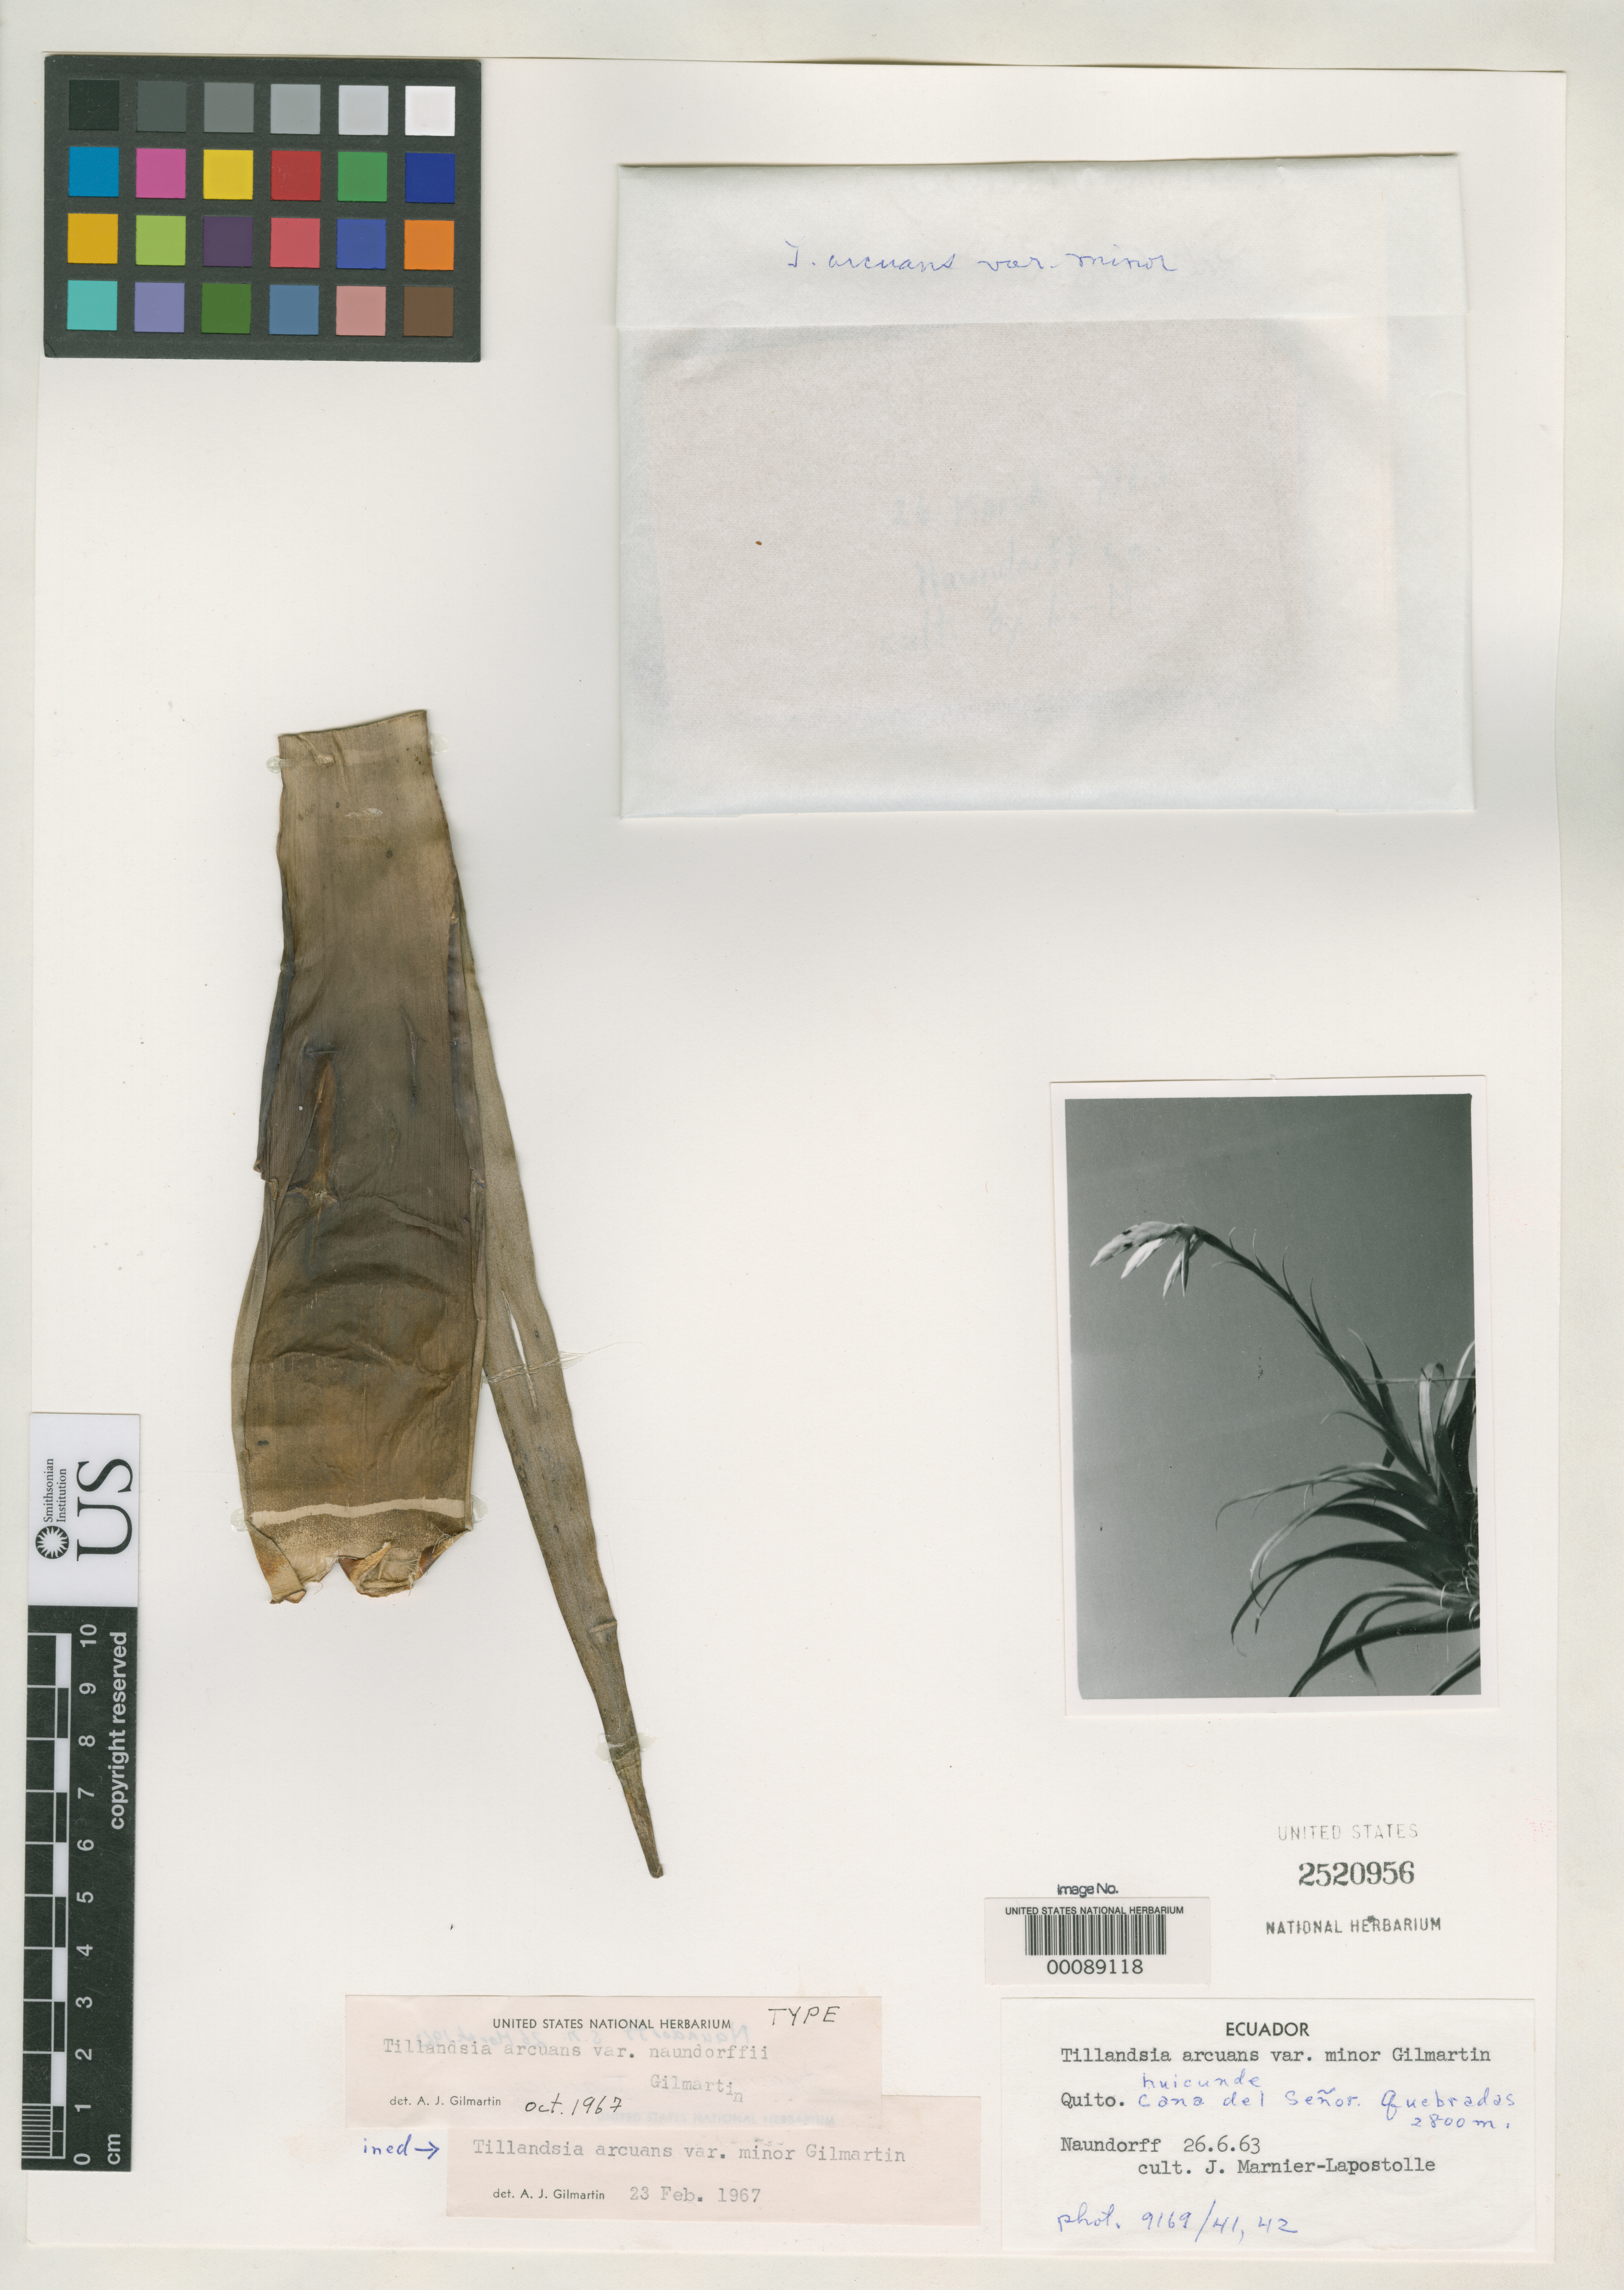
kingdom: Plantae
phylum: Tracheophyta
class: Liliopsida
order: Poales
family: Bromeliaceae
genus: Tillandsia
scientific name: Tillandsia arcuans var. naundorffii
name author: Gilmartin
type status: Holotype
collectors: -. Naundorff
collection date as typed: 26 Jun 1963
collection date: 1963-06-26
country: Ecuador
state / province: Pichincha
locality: Near Quito, Cuna Delsenor Quebradas.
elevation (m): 2800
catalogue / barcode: US 2520956